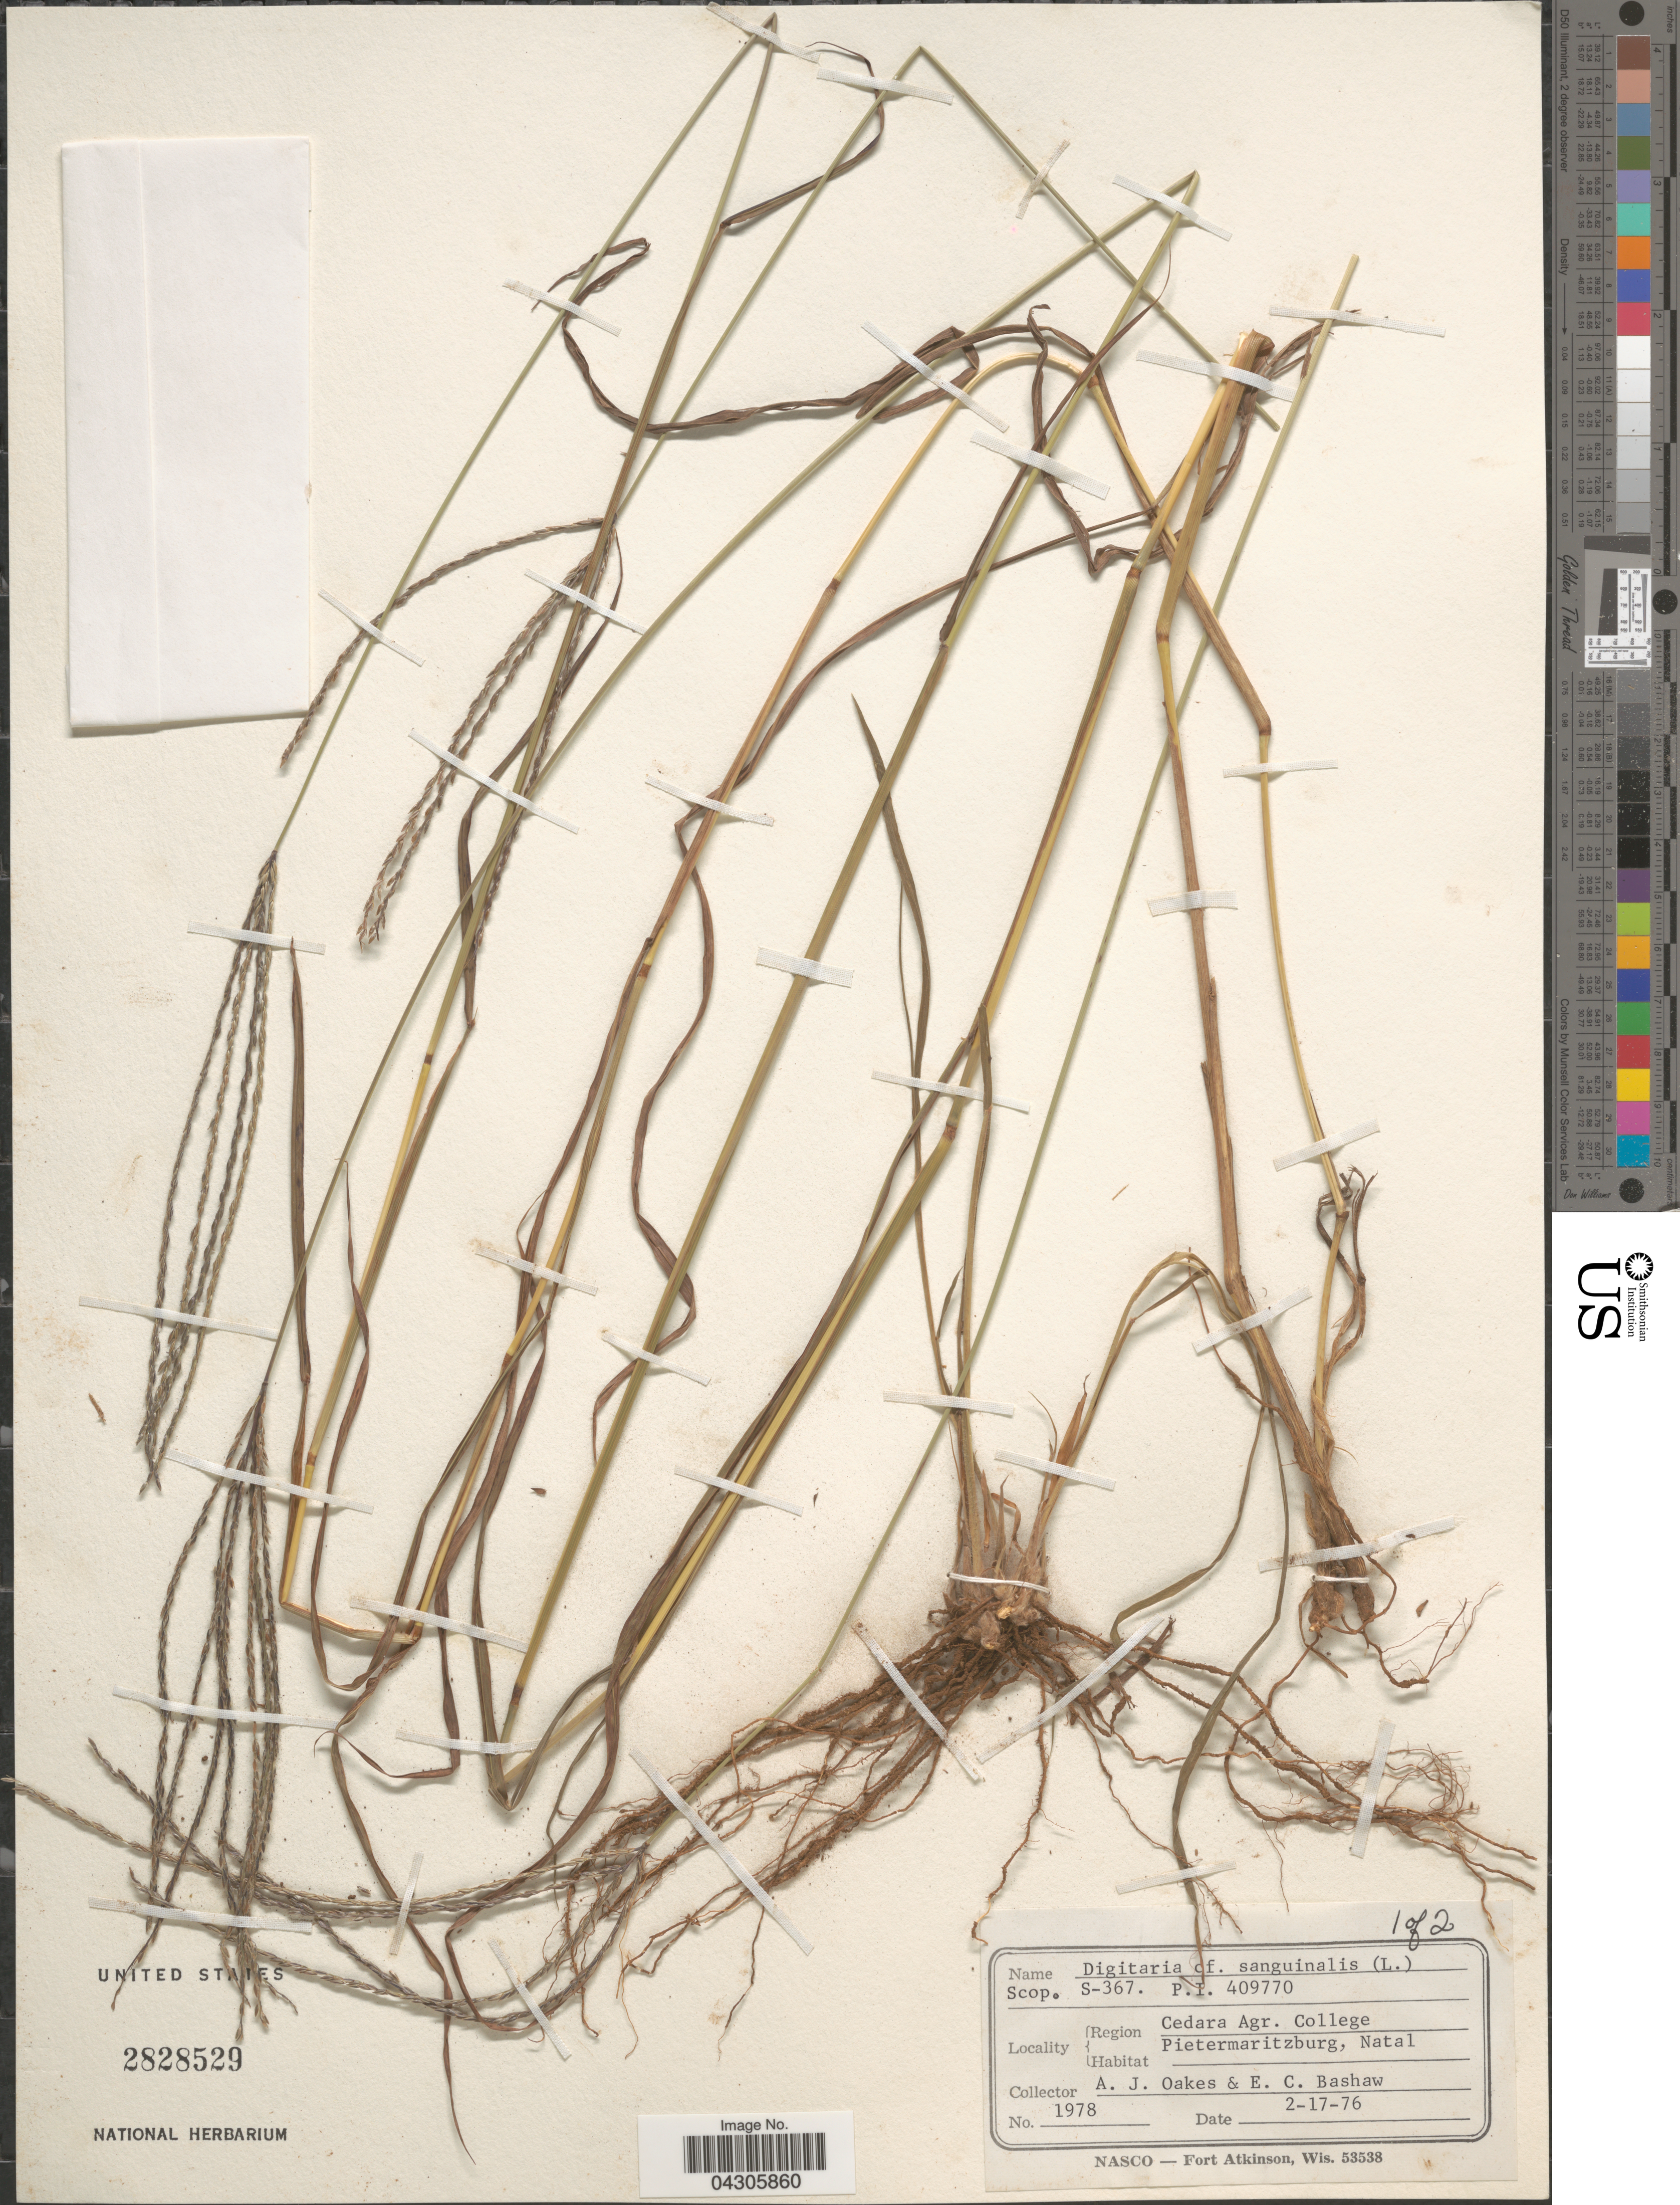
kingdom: Plantae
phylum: Tracheophyta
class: Liliopsida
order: Poales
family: Poaceae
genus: Digitaria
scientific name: Digitaria sanguinalis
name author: (L.) Scop.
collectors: A. Oakes & E. Bashaw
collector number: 1978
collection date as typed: Transcribed d/m/y: 17/2/76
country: South Africa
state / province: KwaZulu-Natal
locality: Region Cedara Agr. College Pietermaritzburg, Natal.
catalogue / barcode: US 2828529